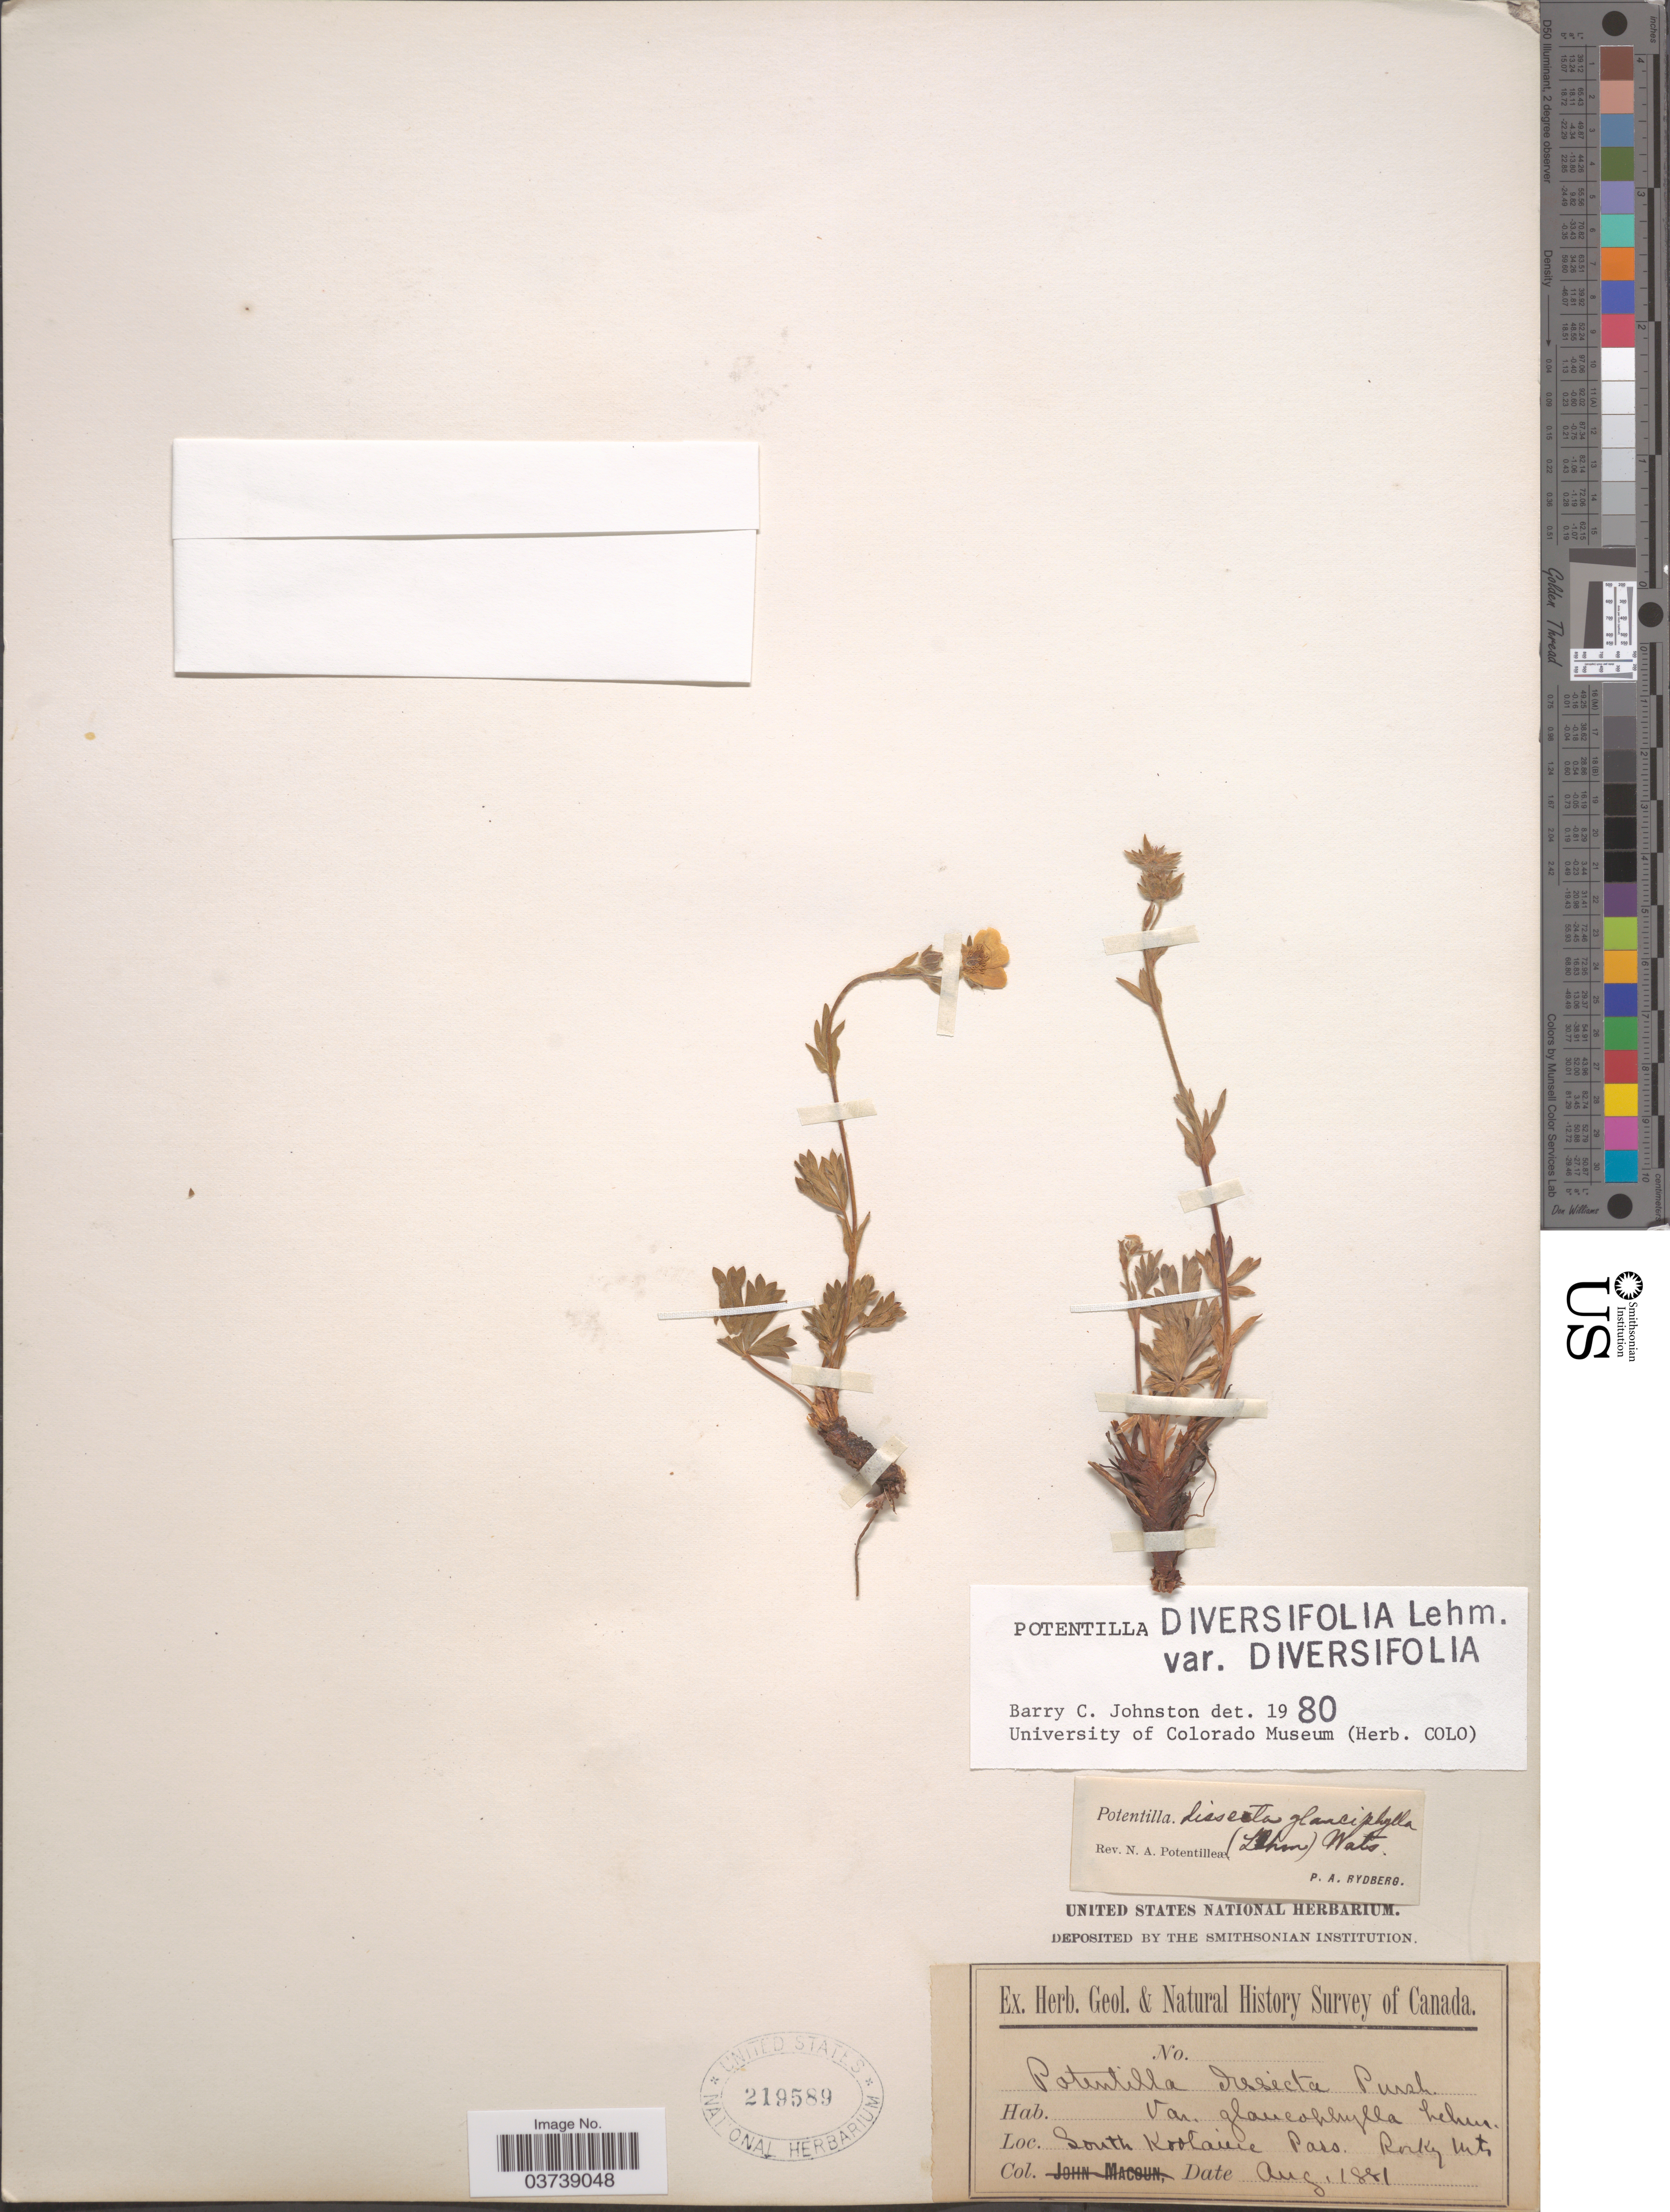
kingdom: Plantae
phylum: Tracheophyta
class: Magnoliopsida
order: Rosales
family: Rosaceae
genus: Potentilla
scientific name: Potentilla diversifolia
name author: Lehm.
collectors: ex herb. United States National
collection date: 1881-08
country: Canada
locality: South Koolaine Pass. Rocky Mts.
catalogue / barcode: US 219589